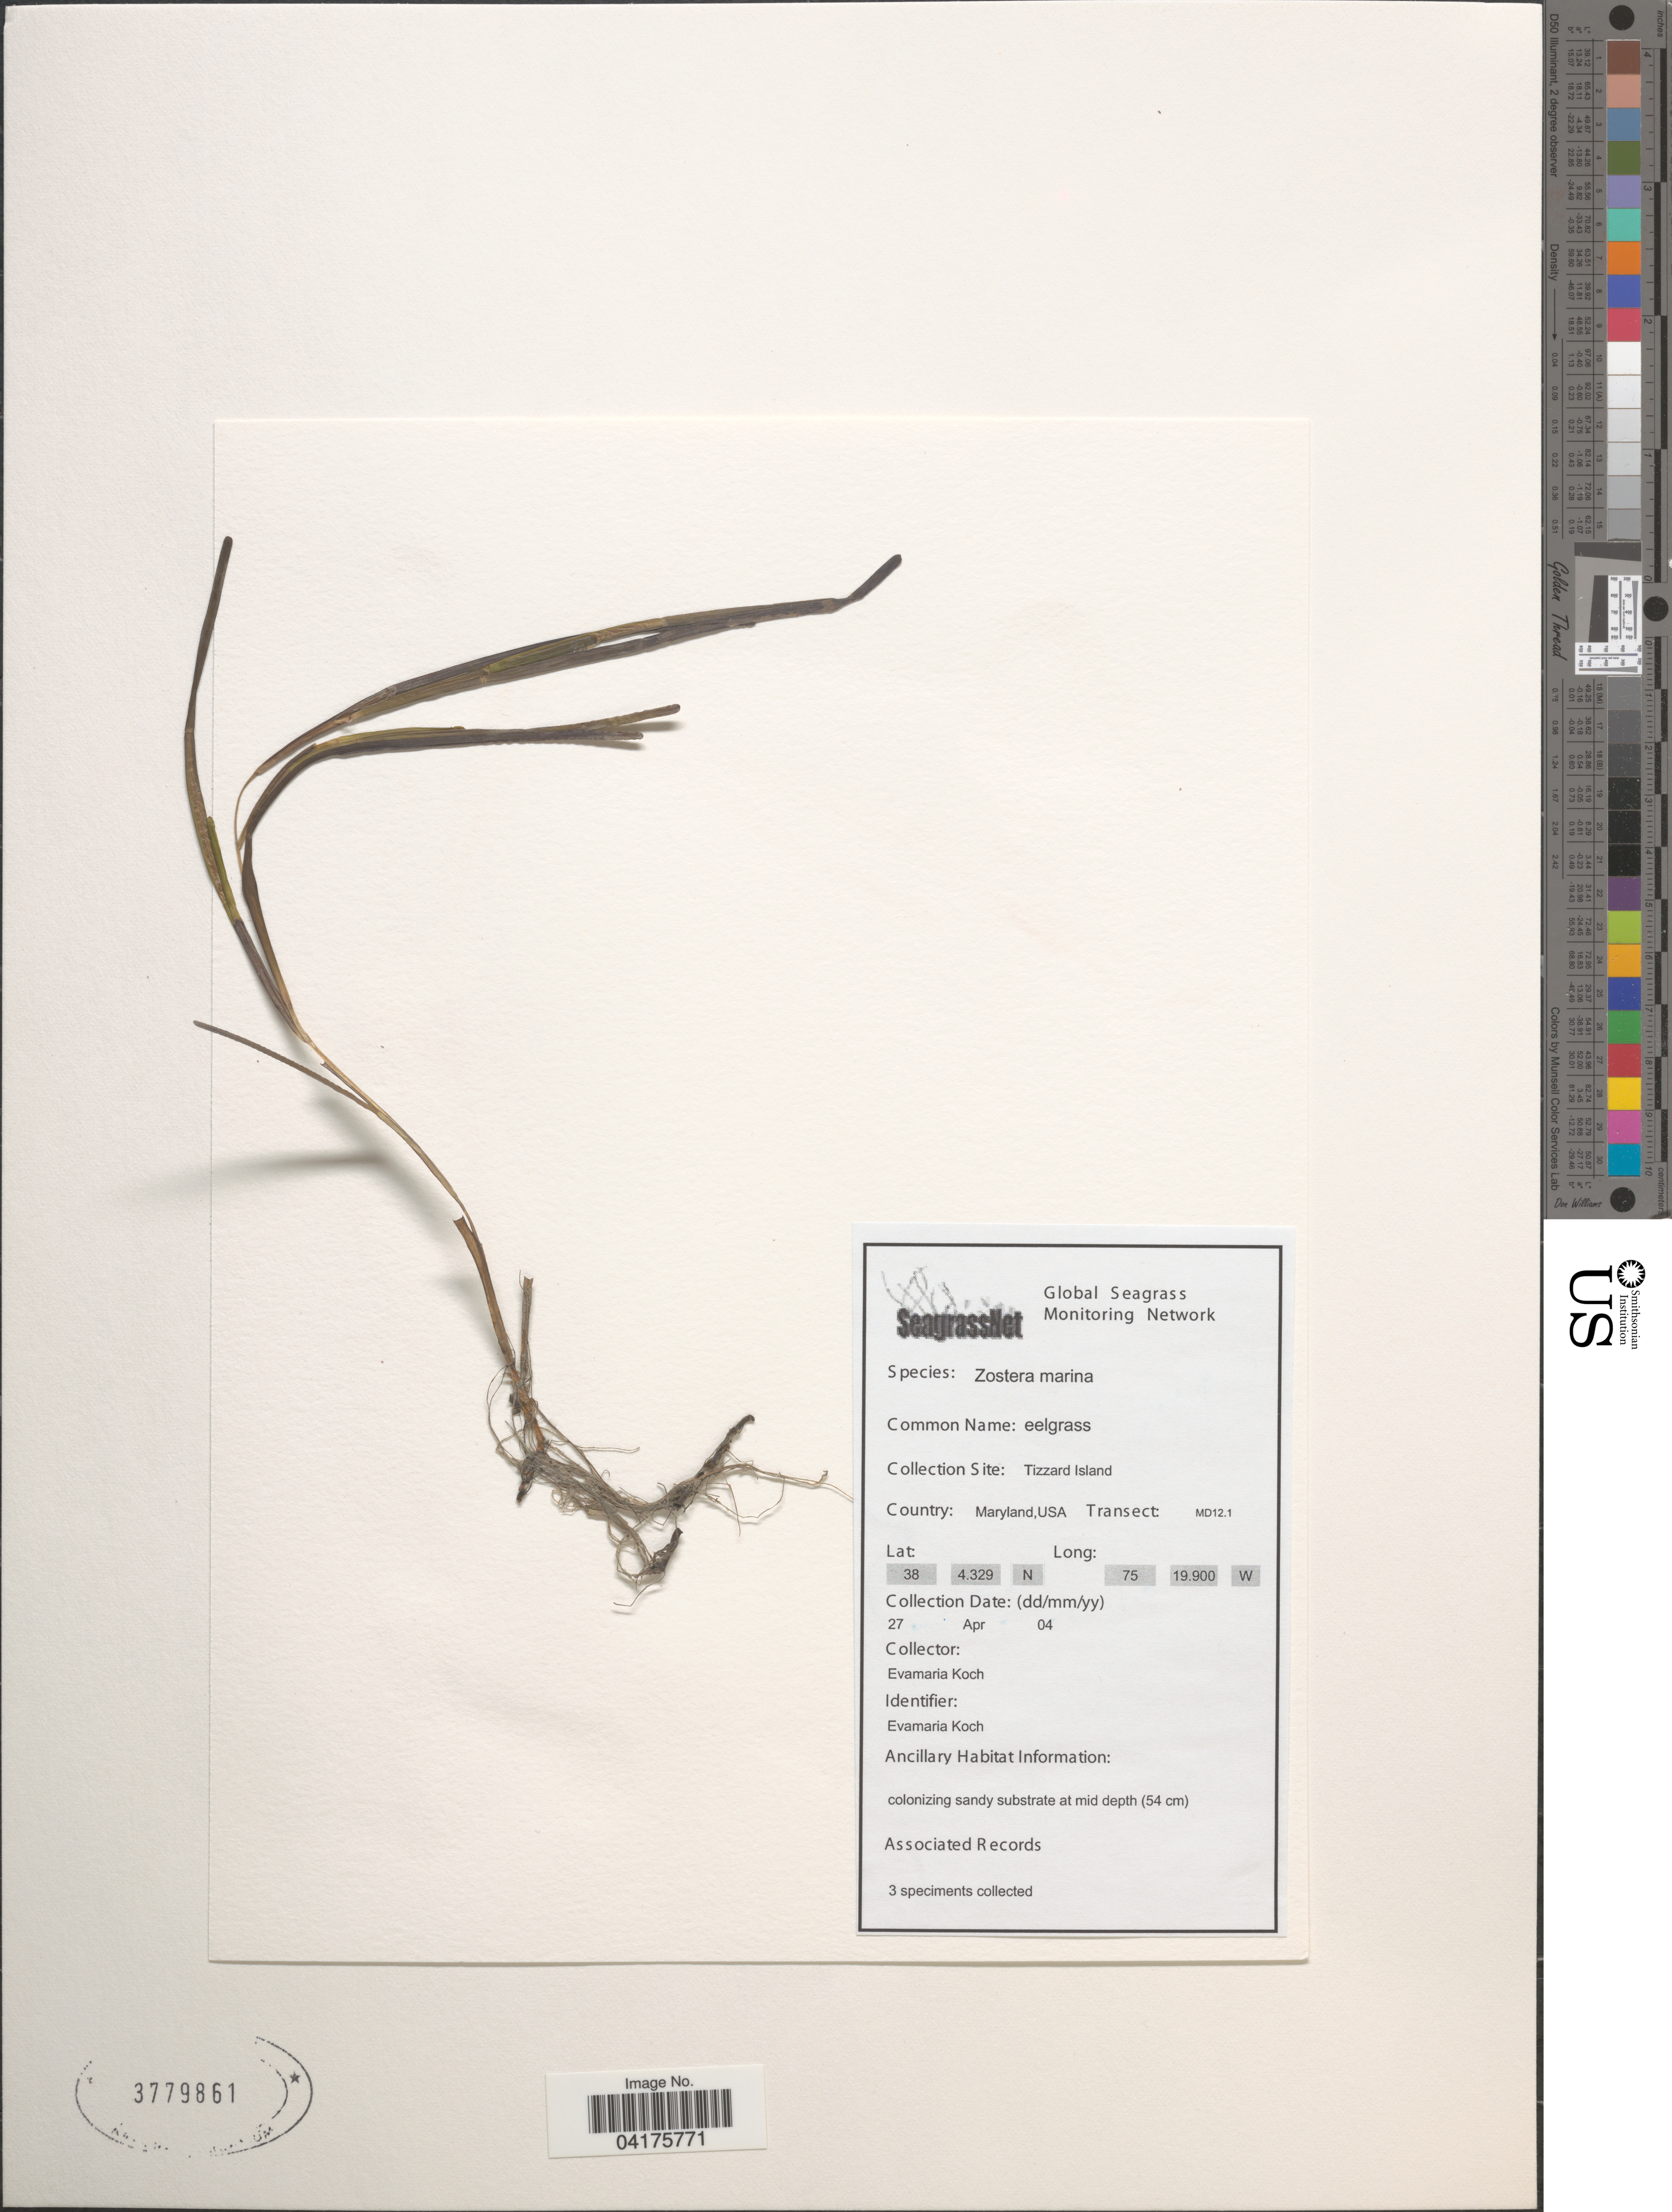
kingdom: Plantae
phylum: Tracheophyta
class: Liliopsida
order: Alismatales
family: Zosteraceae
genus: Zostera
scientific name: Zostera marina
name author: L.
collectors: E. Koch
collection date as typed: Transcribed d/m/y: 27/4/4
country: United States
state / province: Maryland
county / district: Worcester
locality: Tizzard Island.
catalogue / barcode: US 3779861